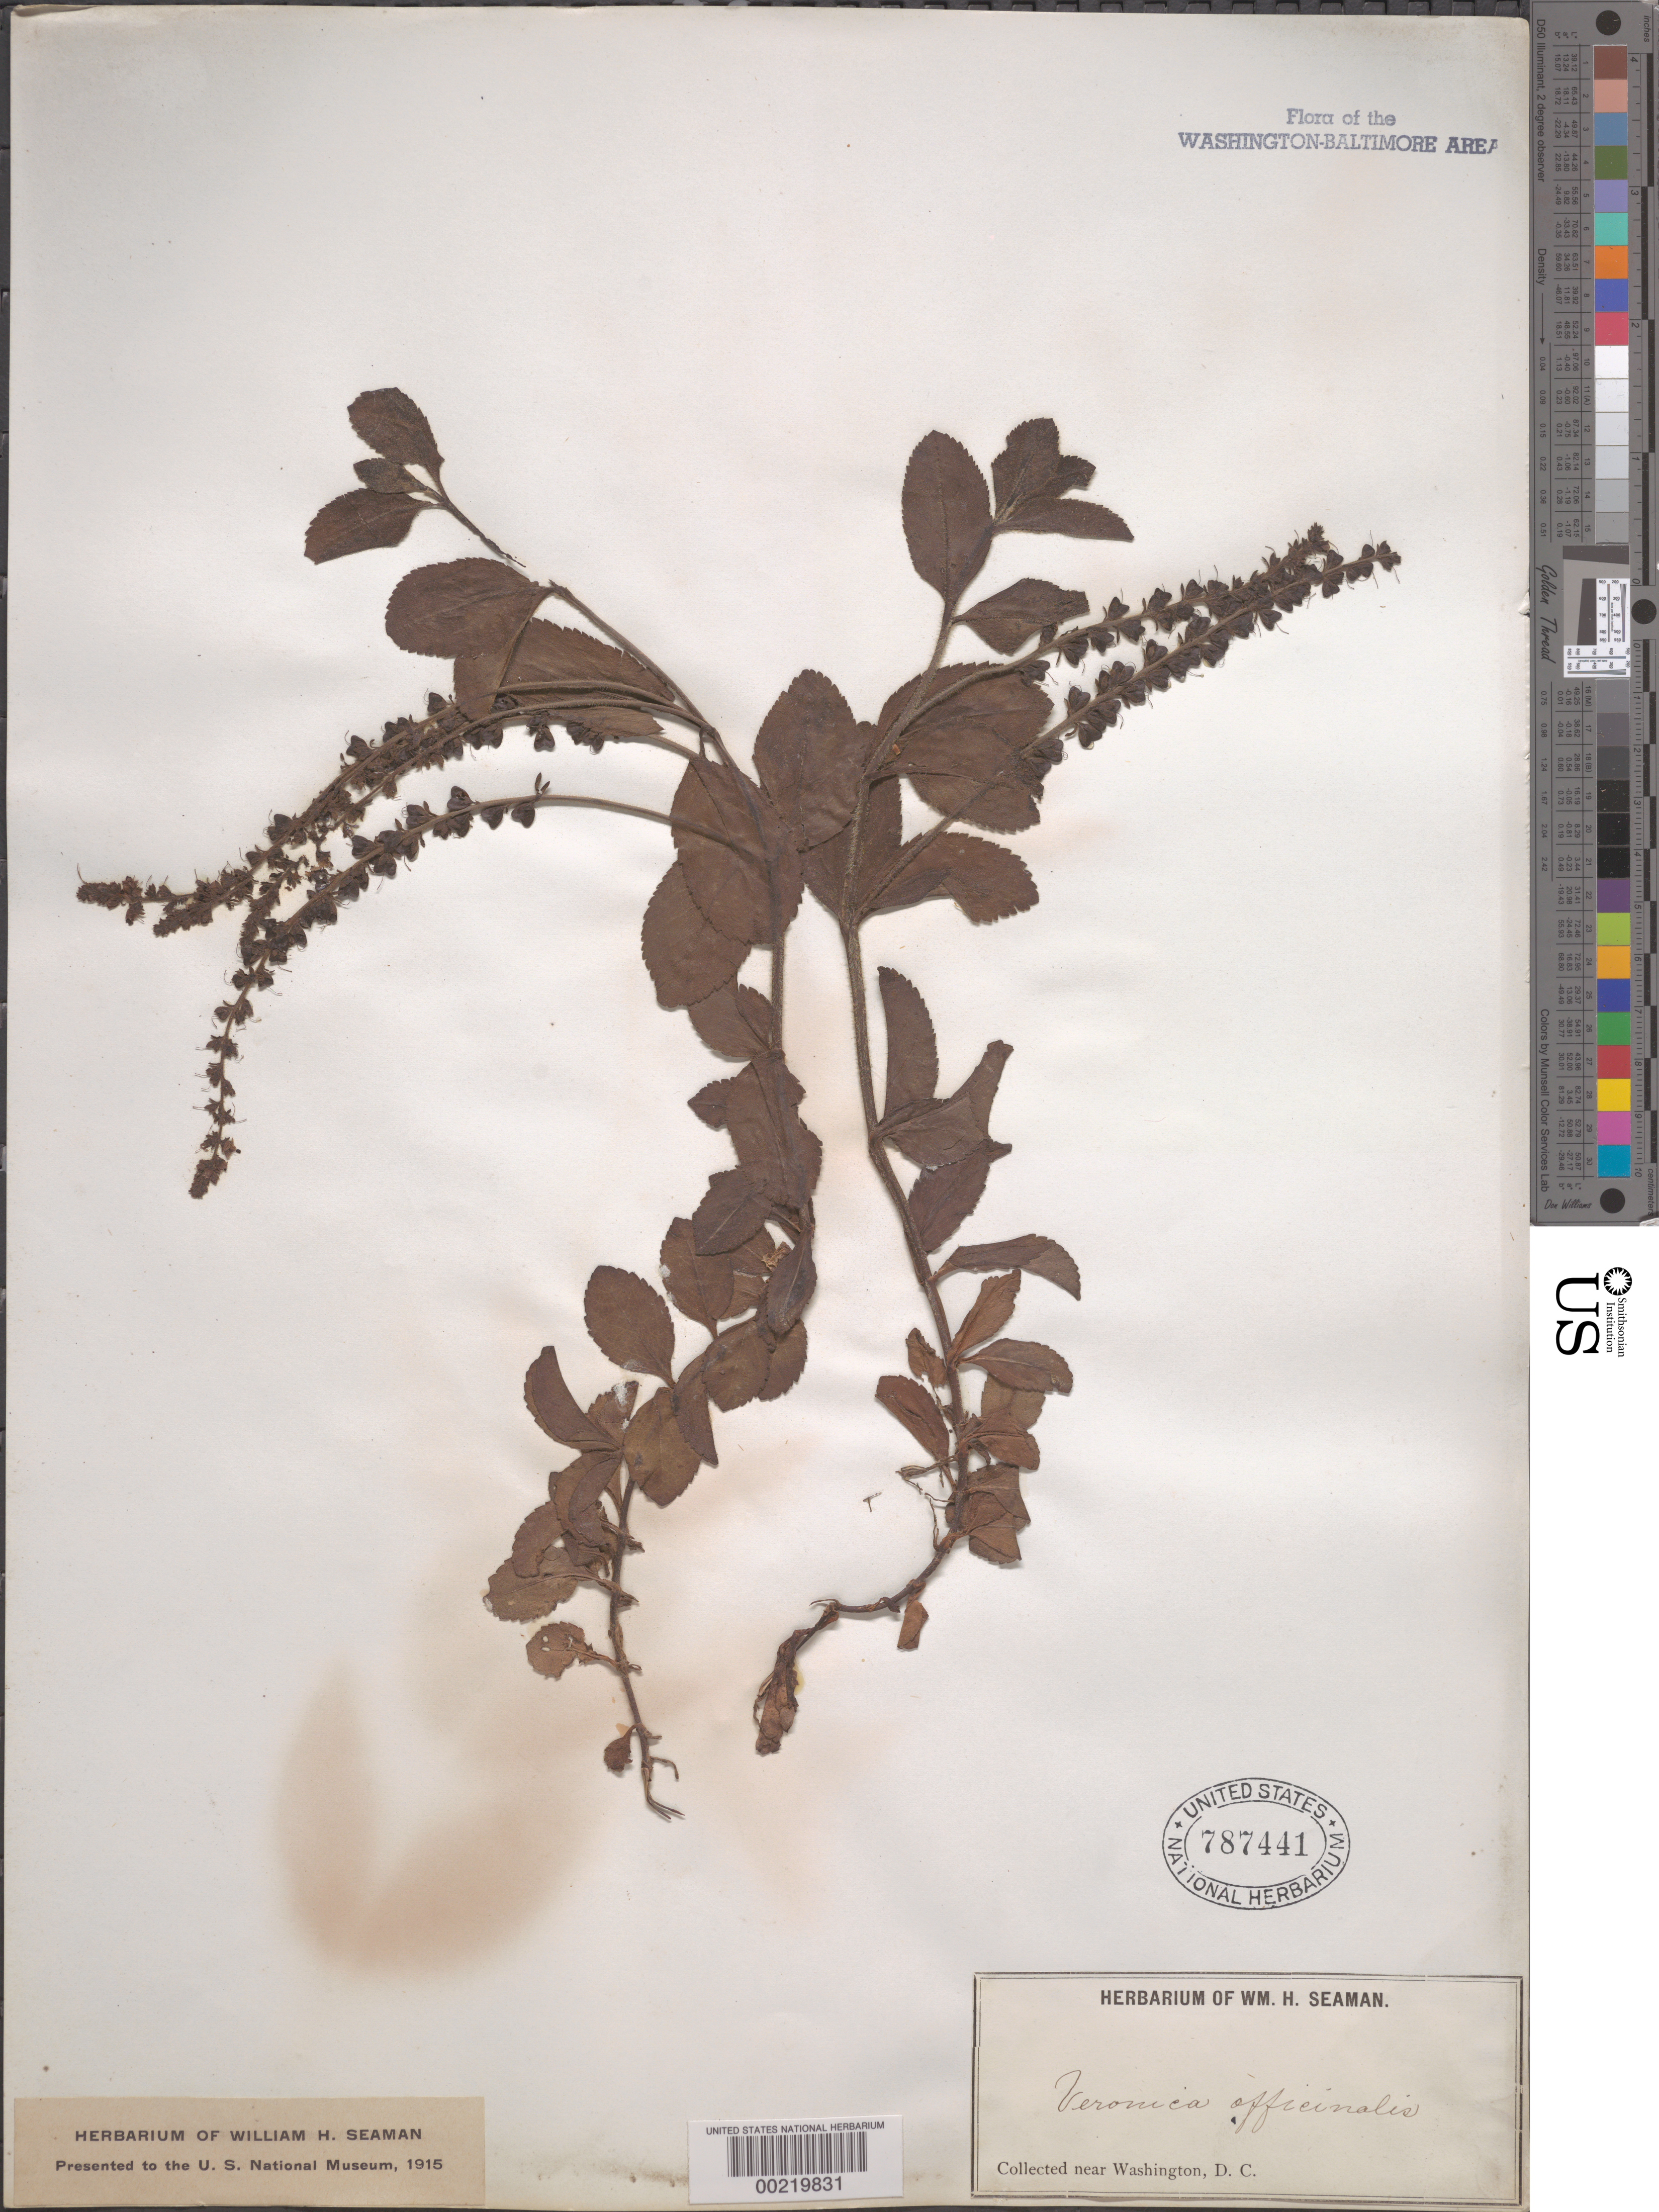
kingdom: Plantae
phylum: Tracheophyta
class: Magnoliopsida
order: Lamiales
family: Plantaginaceae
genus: Veronica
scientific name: Veronica officinalis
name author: L.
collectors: W. Seaman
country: United States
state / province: District of Columbia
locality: Vicinity of Washington, DC.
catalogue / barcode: US 787441